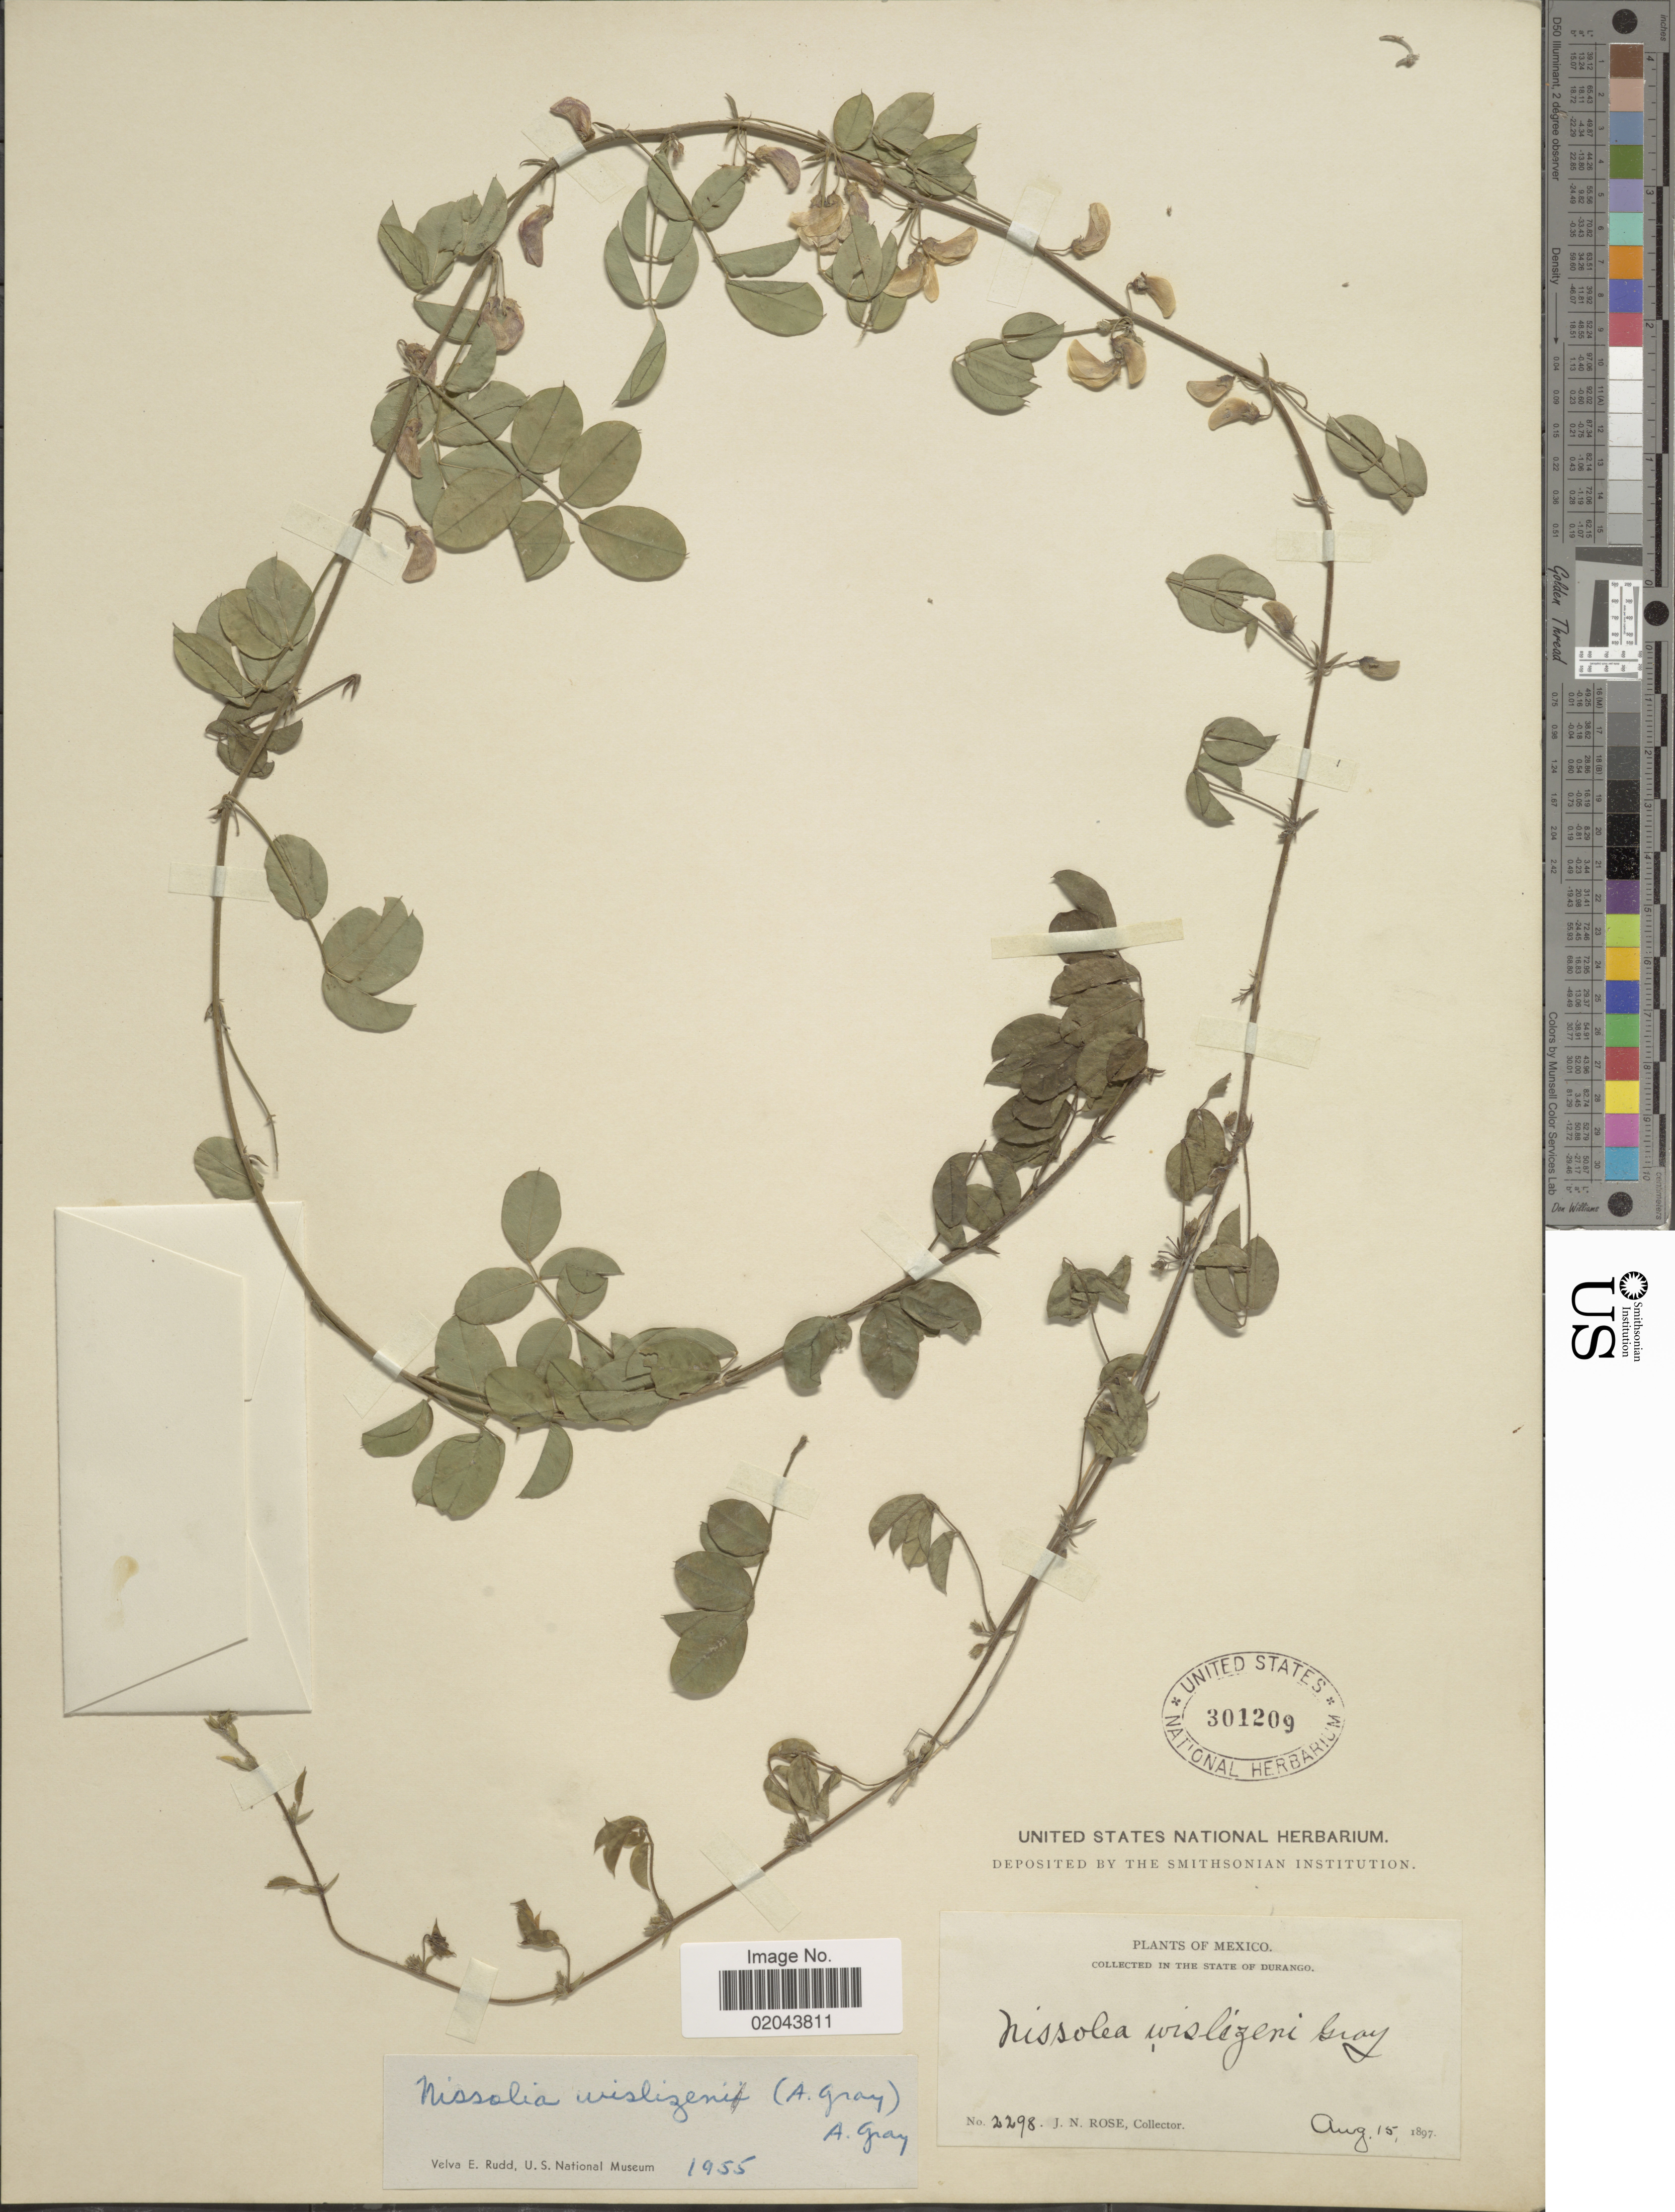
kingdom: Plantae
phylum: Tracheophyta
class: Magnoliopsida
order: Fabales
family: Fabaceae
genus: Nissolia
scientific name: Nissolia wislizeni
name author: A. Gray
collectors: J. N. Rose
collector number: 2298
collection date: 1897-08-15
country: Mexico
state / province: Durango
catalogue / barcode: US 301209